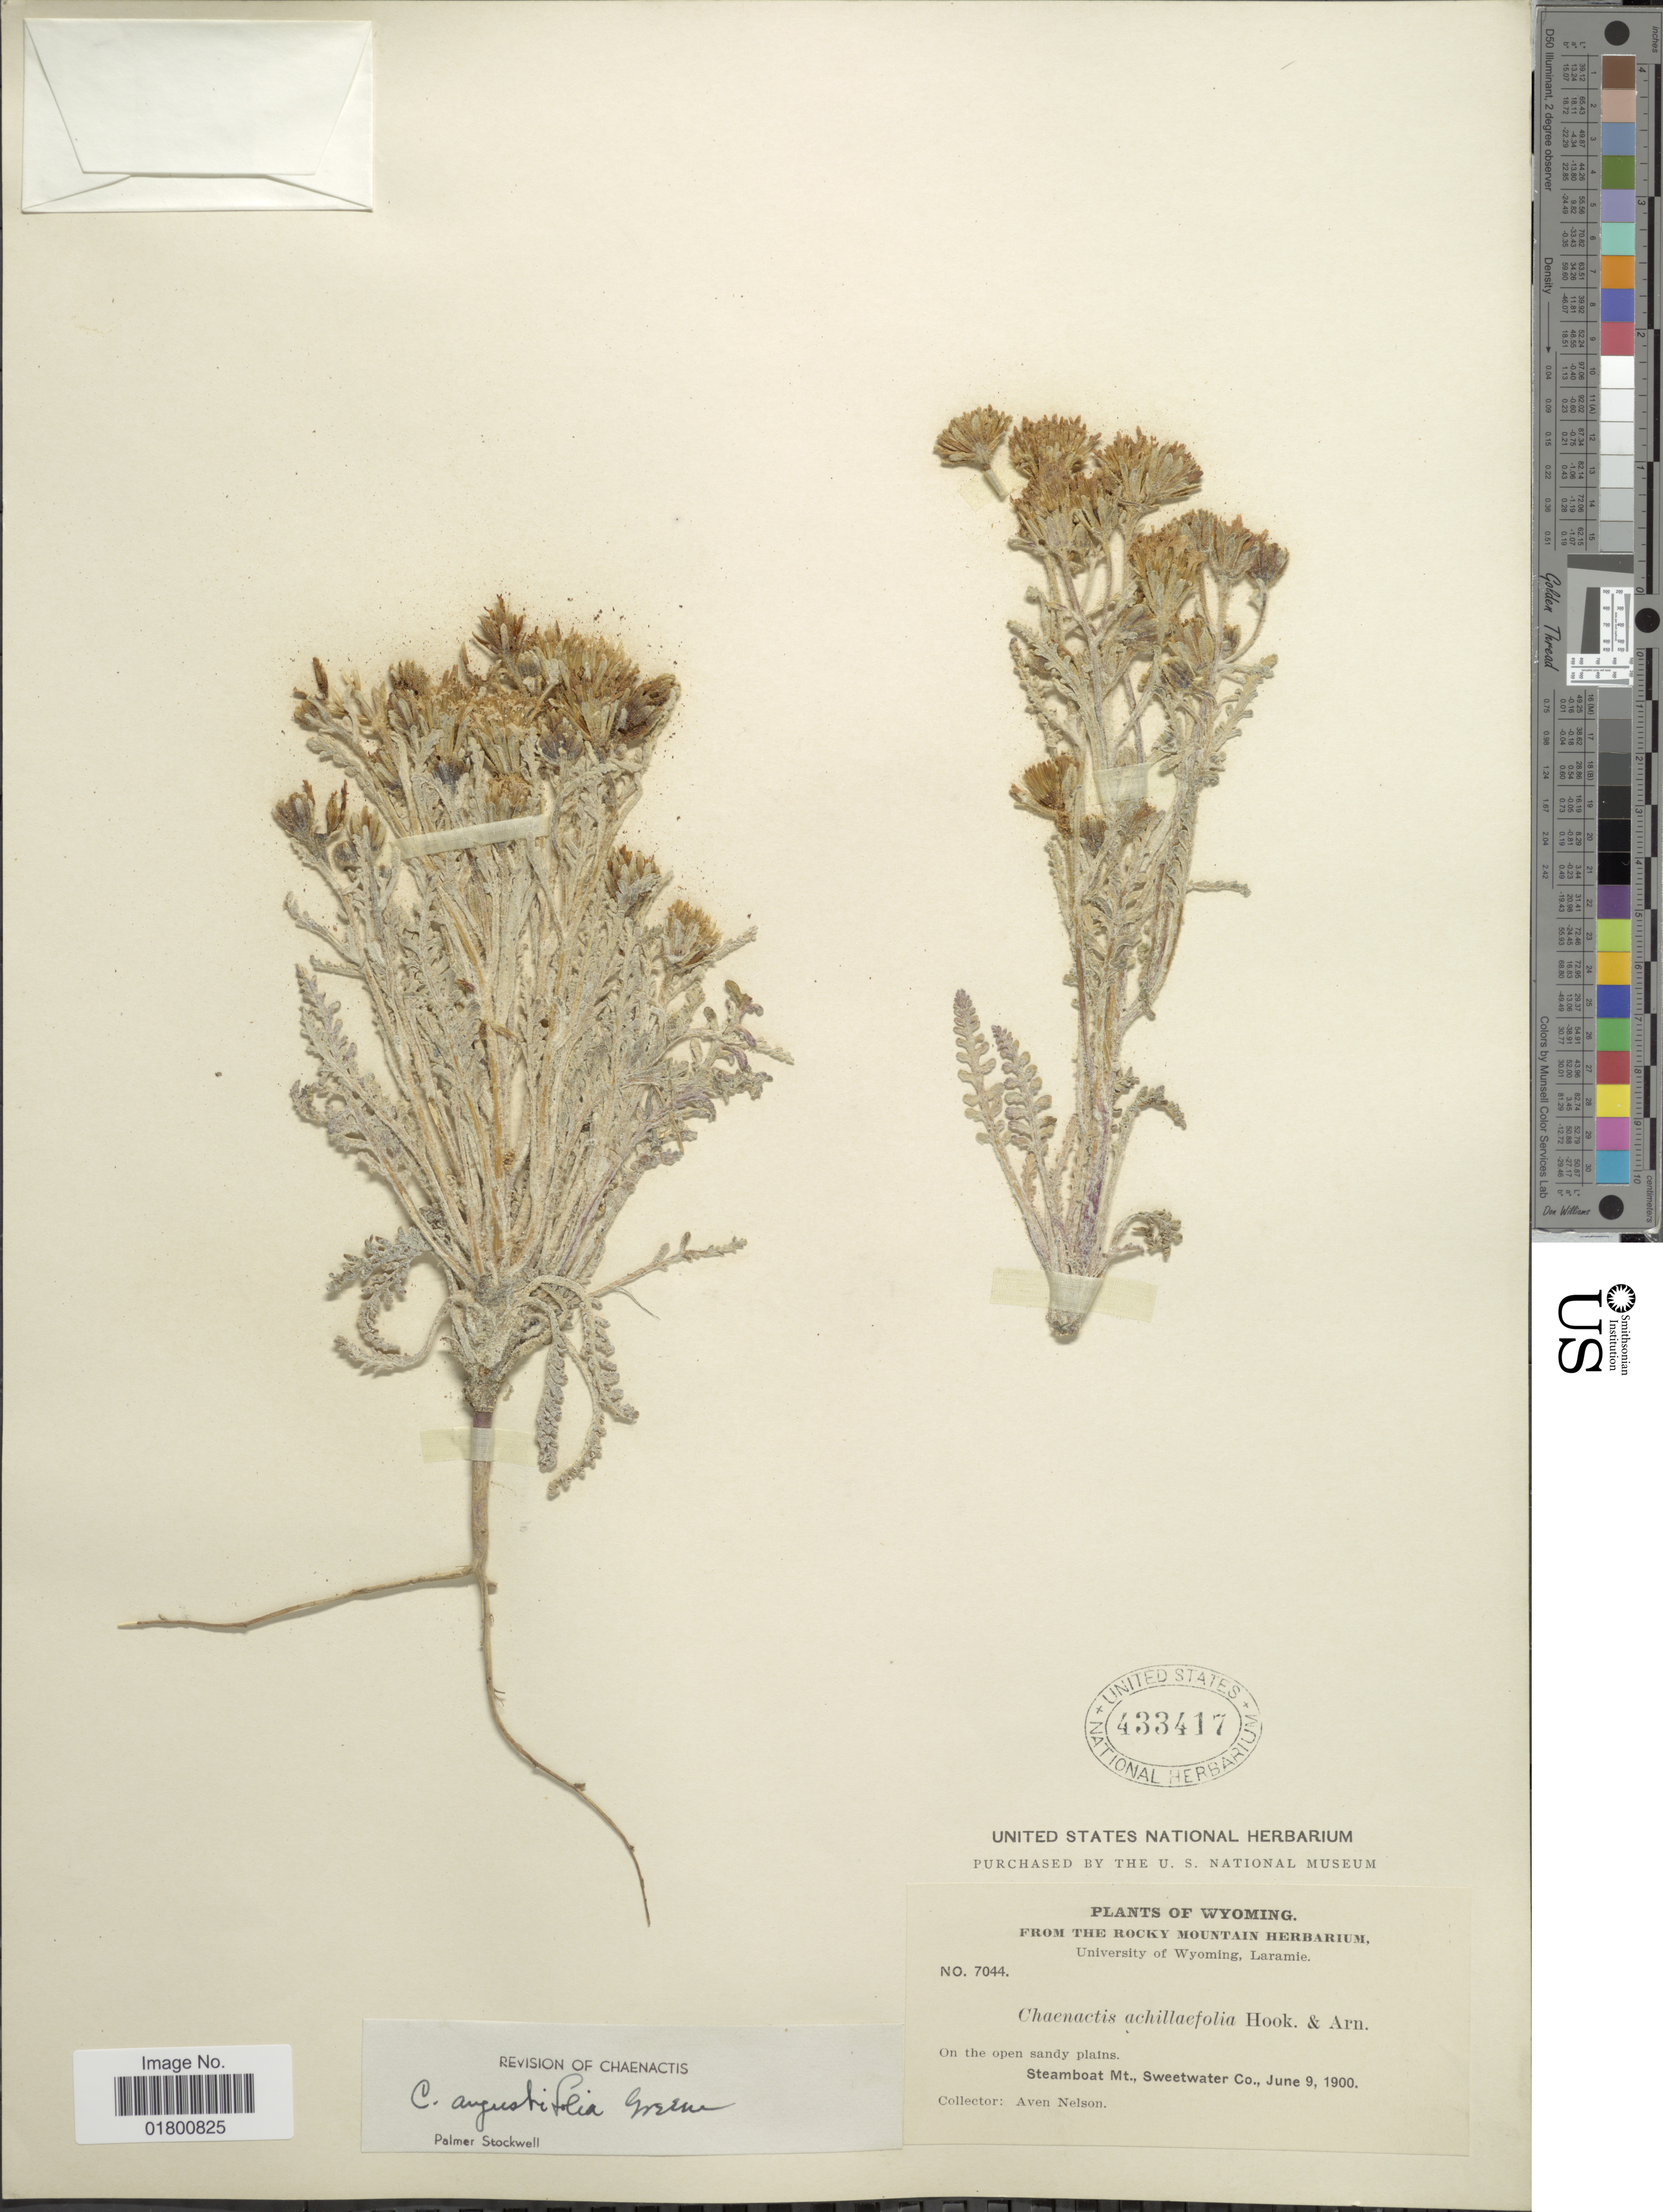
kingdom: Plantae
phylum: Tracheophyta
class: Magnoliopsida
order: Asterales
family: Asteraceae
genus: Chaenactis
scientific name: Chaenactis angustifolia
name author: Greene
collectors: A. Nelson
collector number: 7044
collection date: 1900-06-09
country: United States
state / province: Wyoming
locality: Steamboat Mt., Sweetwater Co.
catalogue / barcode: US 433417